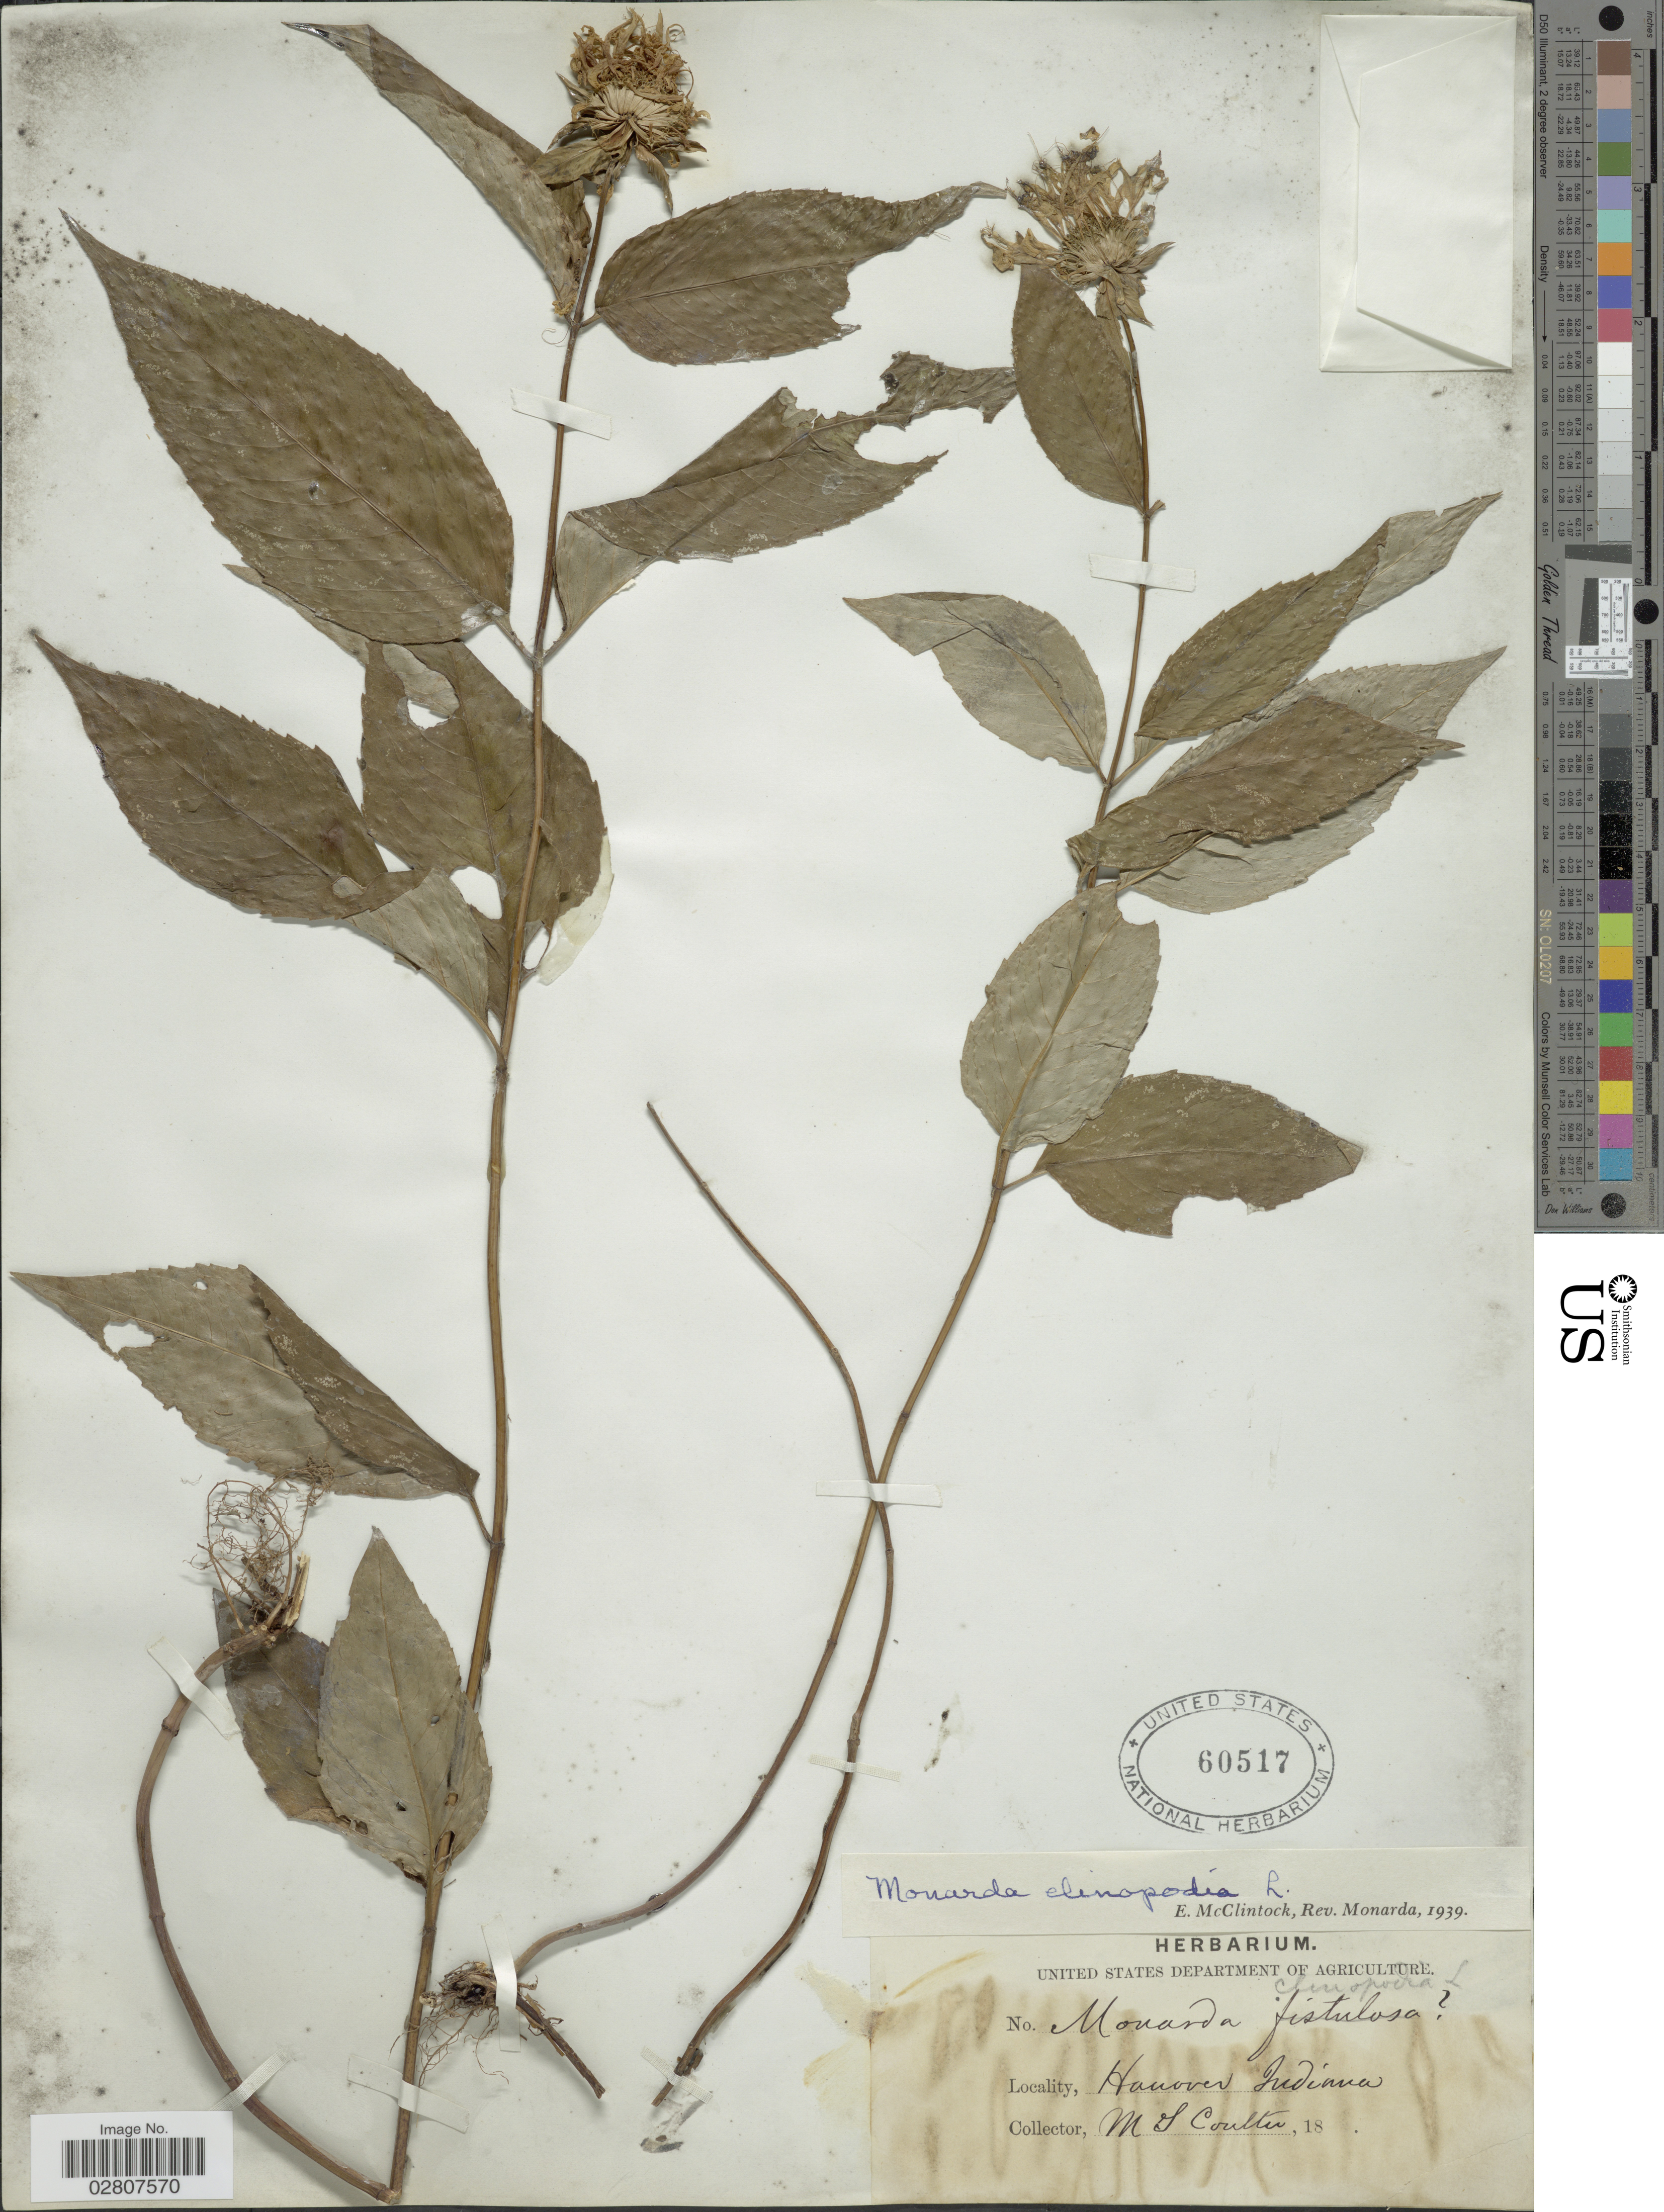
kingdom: Plantae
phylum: Tracheophyta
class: Magnoliopsida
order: Lamiales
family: Lamiaceae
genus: Monarda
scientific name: Monarda clinopodia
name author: L.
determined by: McClintock, E.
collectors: M. Coulter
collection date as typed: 18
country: United States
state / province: Indiana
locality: Hanover.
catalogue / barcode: US 60517